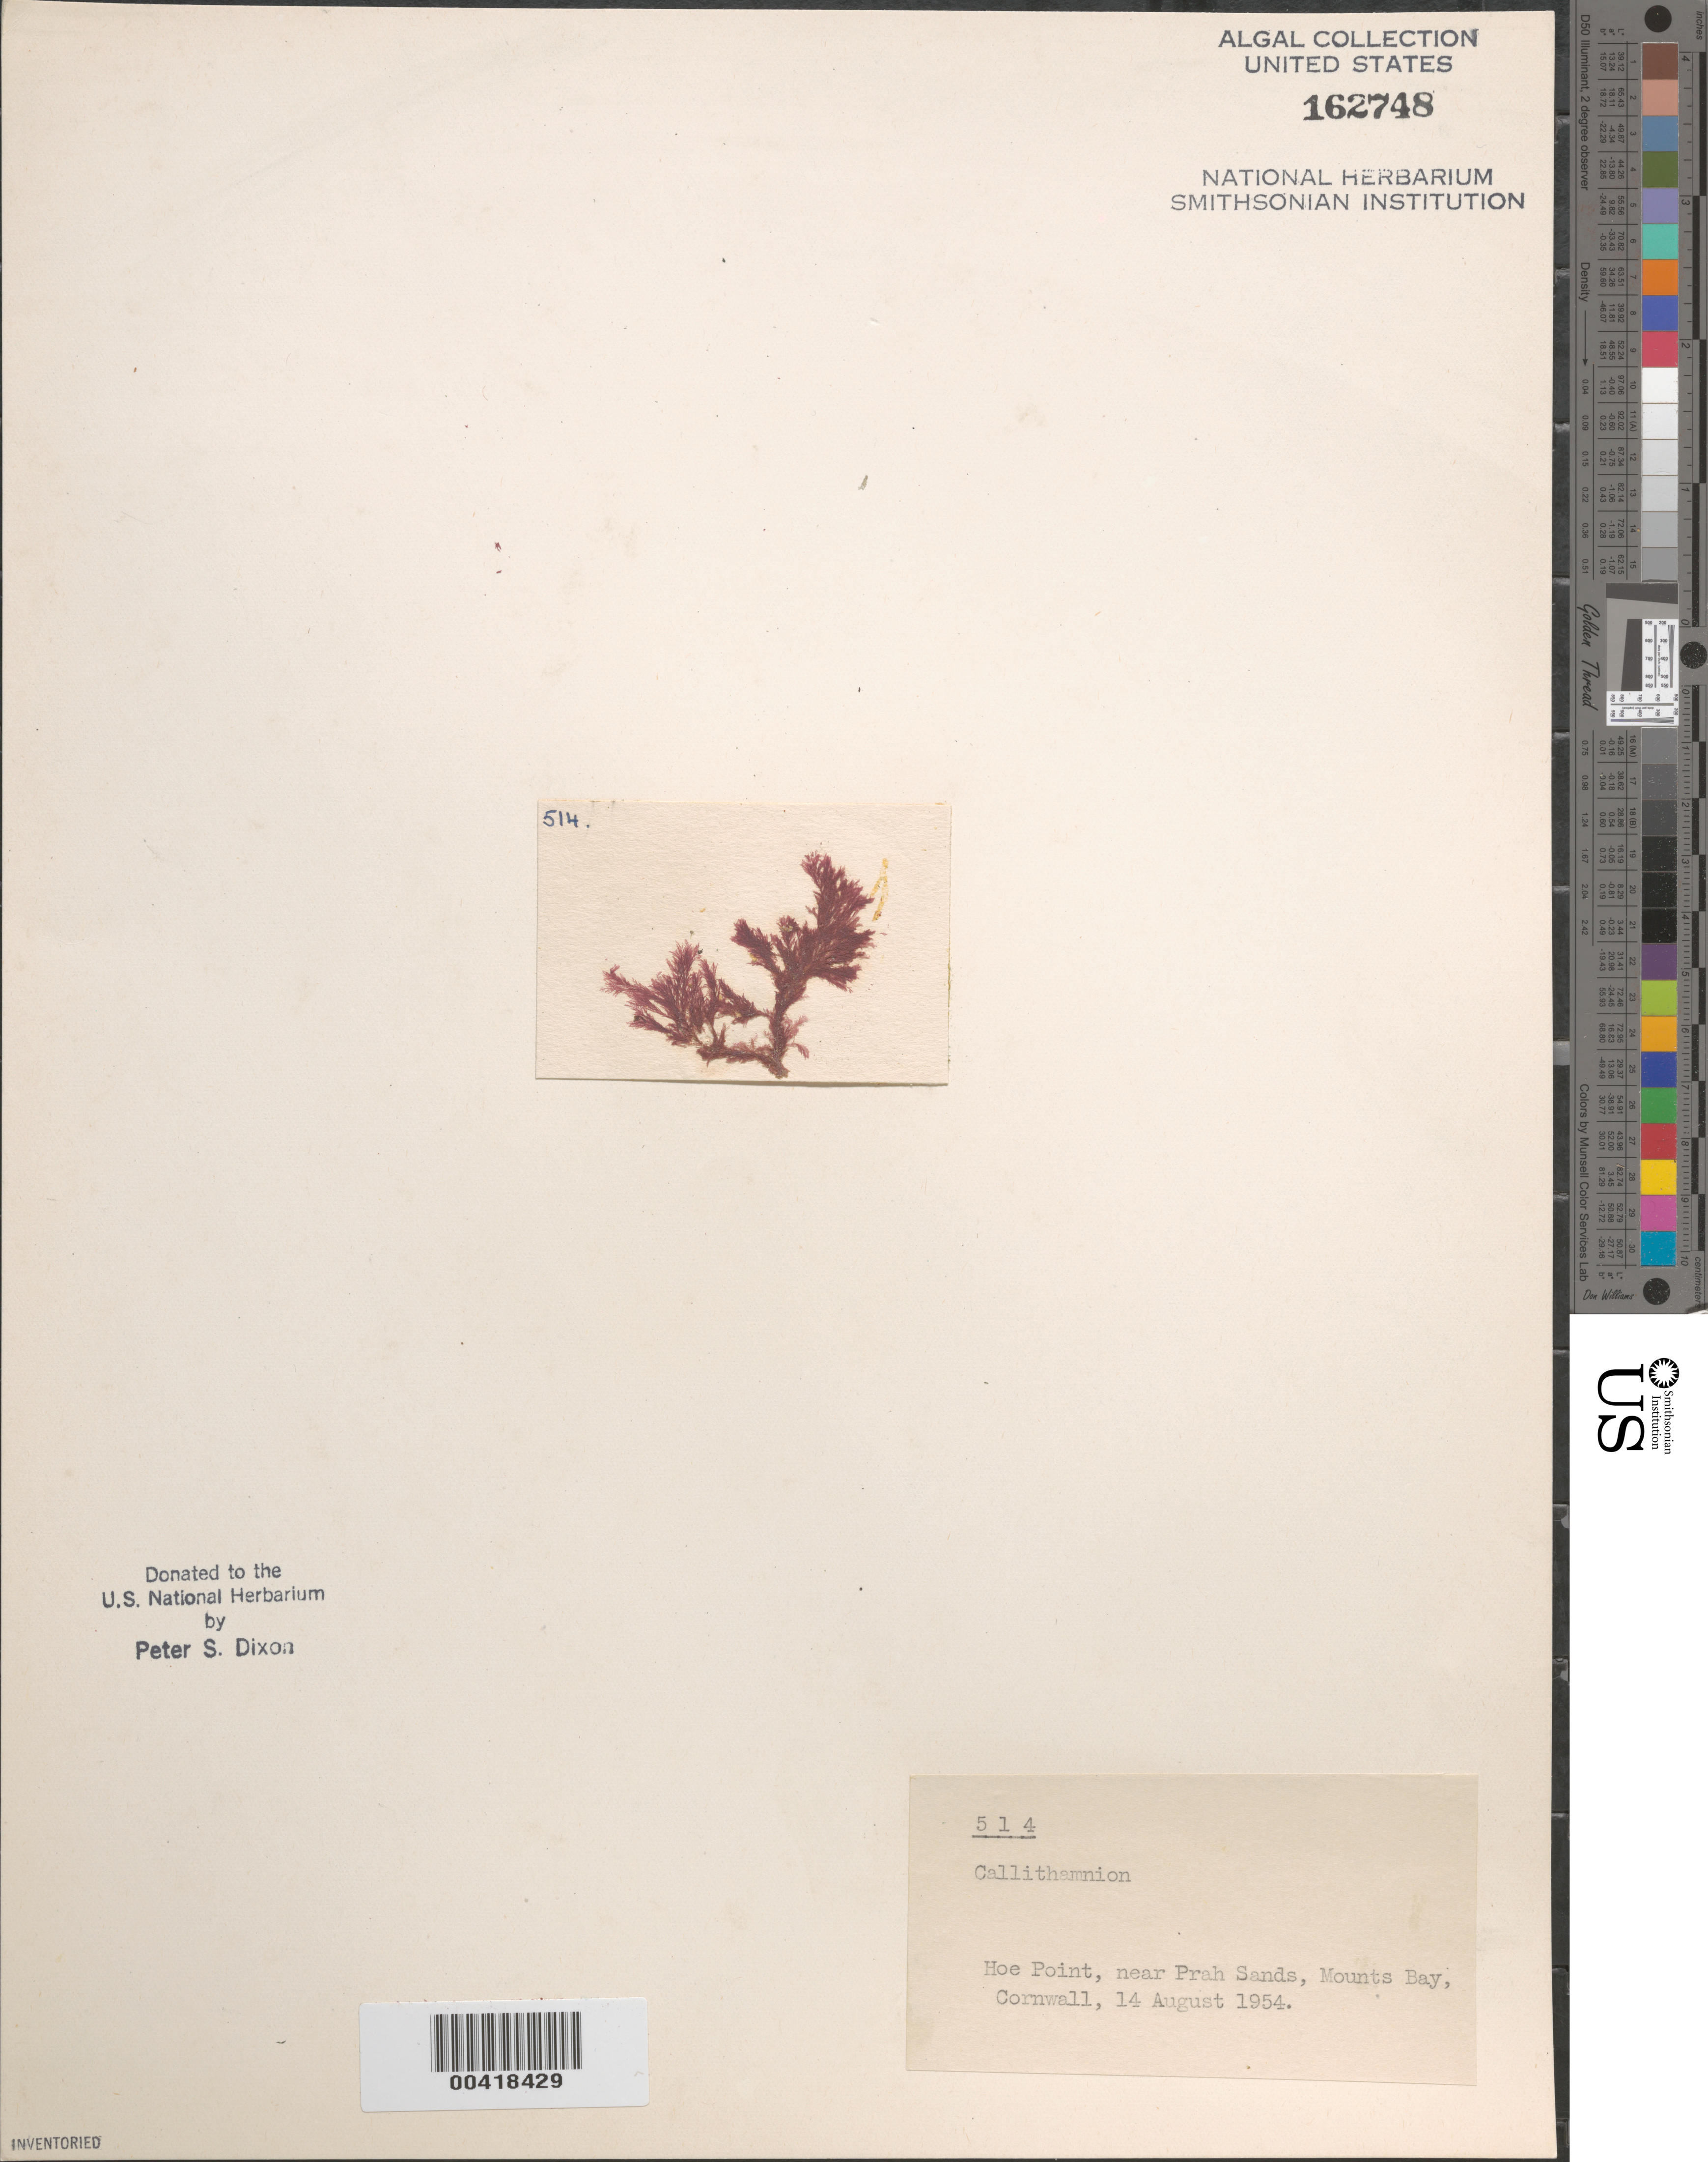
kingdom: Plantae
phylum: Rhodophyta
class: Florideophyceae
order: Ceramiales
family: Callithamniaceae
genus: Callithamnion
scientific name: Callithamnion sp.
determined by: Dixon, P. S.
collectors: P. S. Dixon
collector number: PSD 514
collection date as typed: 14 Aug 1954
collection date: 1954-08-14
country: United Kingdom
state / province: England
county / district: Cornwall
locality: Hoe Point, near Praa Sands (Prah Sands), Mounts Bay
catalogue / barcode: US 162748